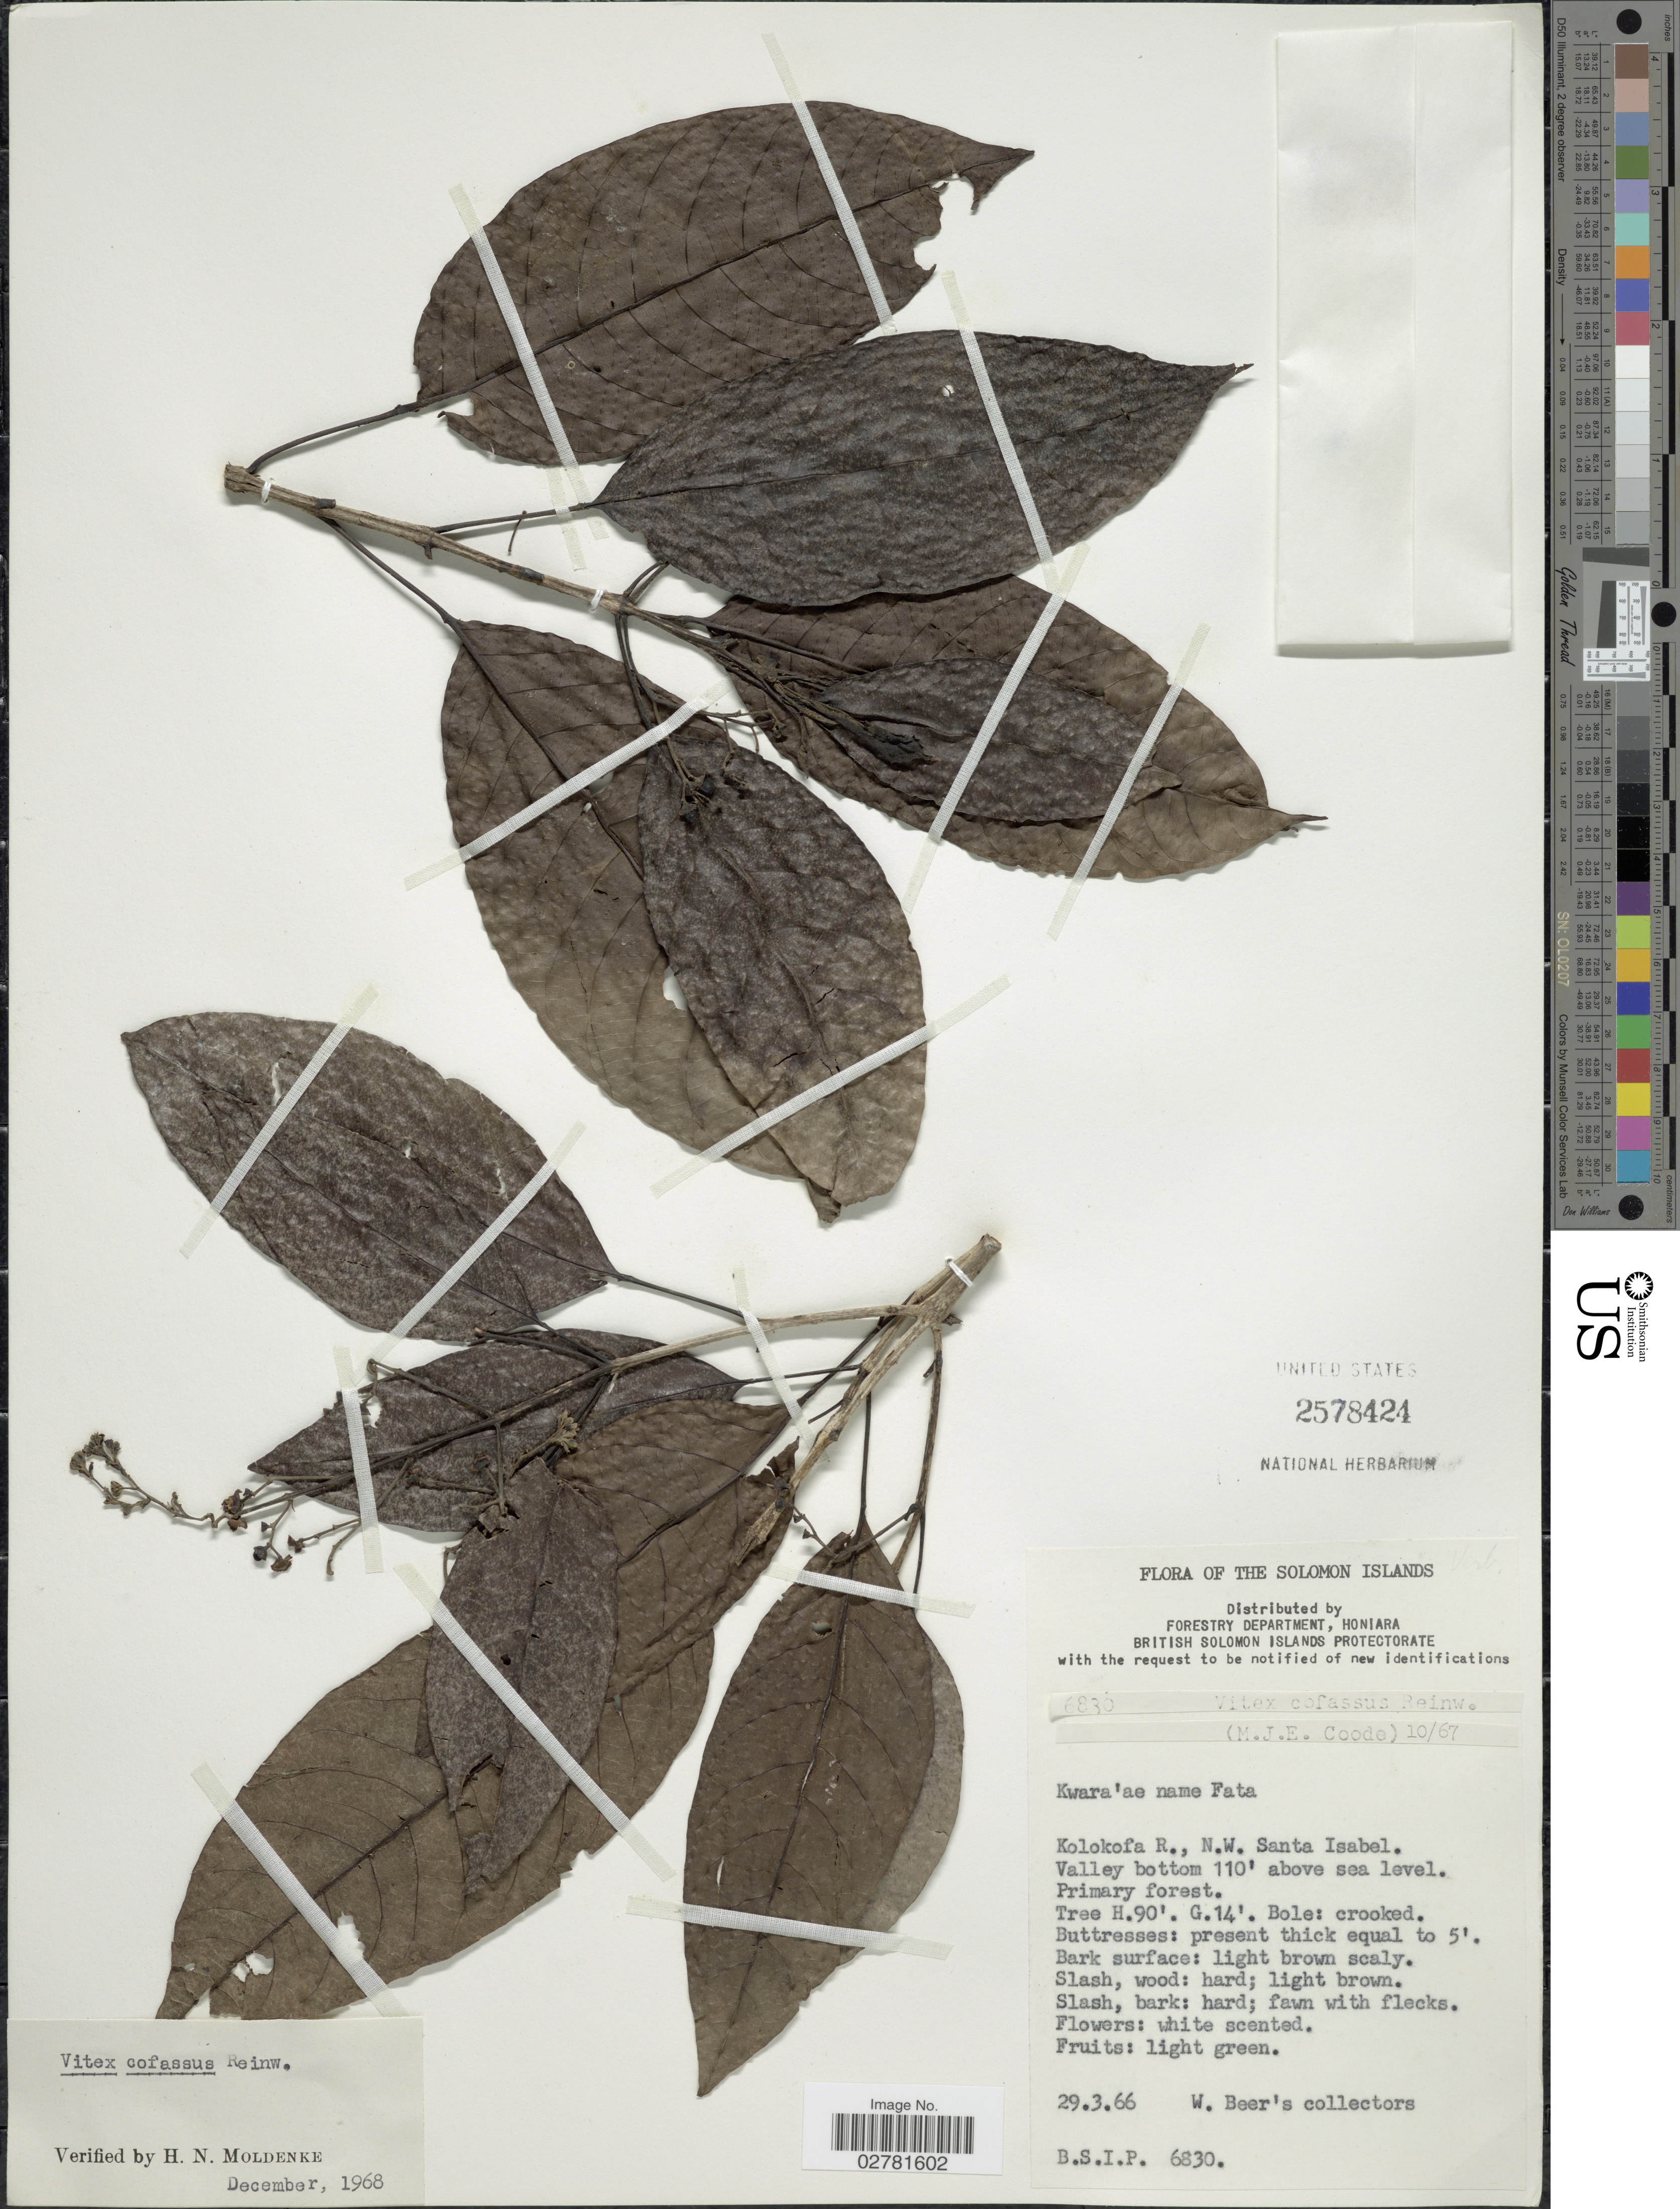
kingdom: Plantae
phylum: Tracheophyta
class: Magnoliopsida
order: Lamiales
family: Lamiaceae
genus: Vitex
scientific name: Vitex cofassus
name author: Reinw. ex Blume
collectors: W. Beer's Collectors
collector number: B.S.I.P.6830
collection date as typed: Transcribed d/m/y: 29/3/66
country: Solomon Islands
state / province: Solomon Islands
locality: Kolokofa R., N.W. Santa Isabel.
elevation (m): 34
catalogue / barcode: US 2578424